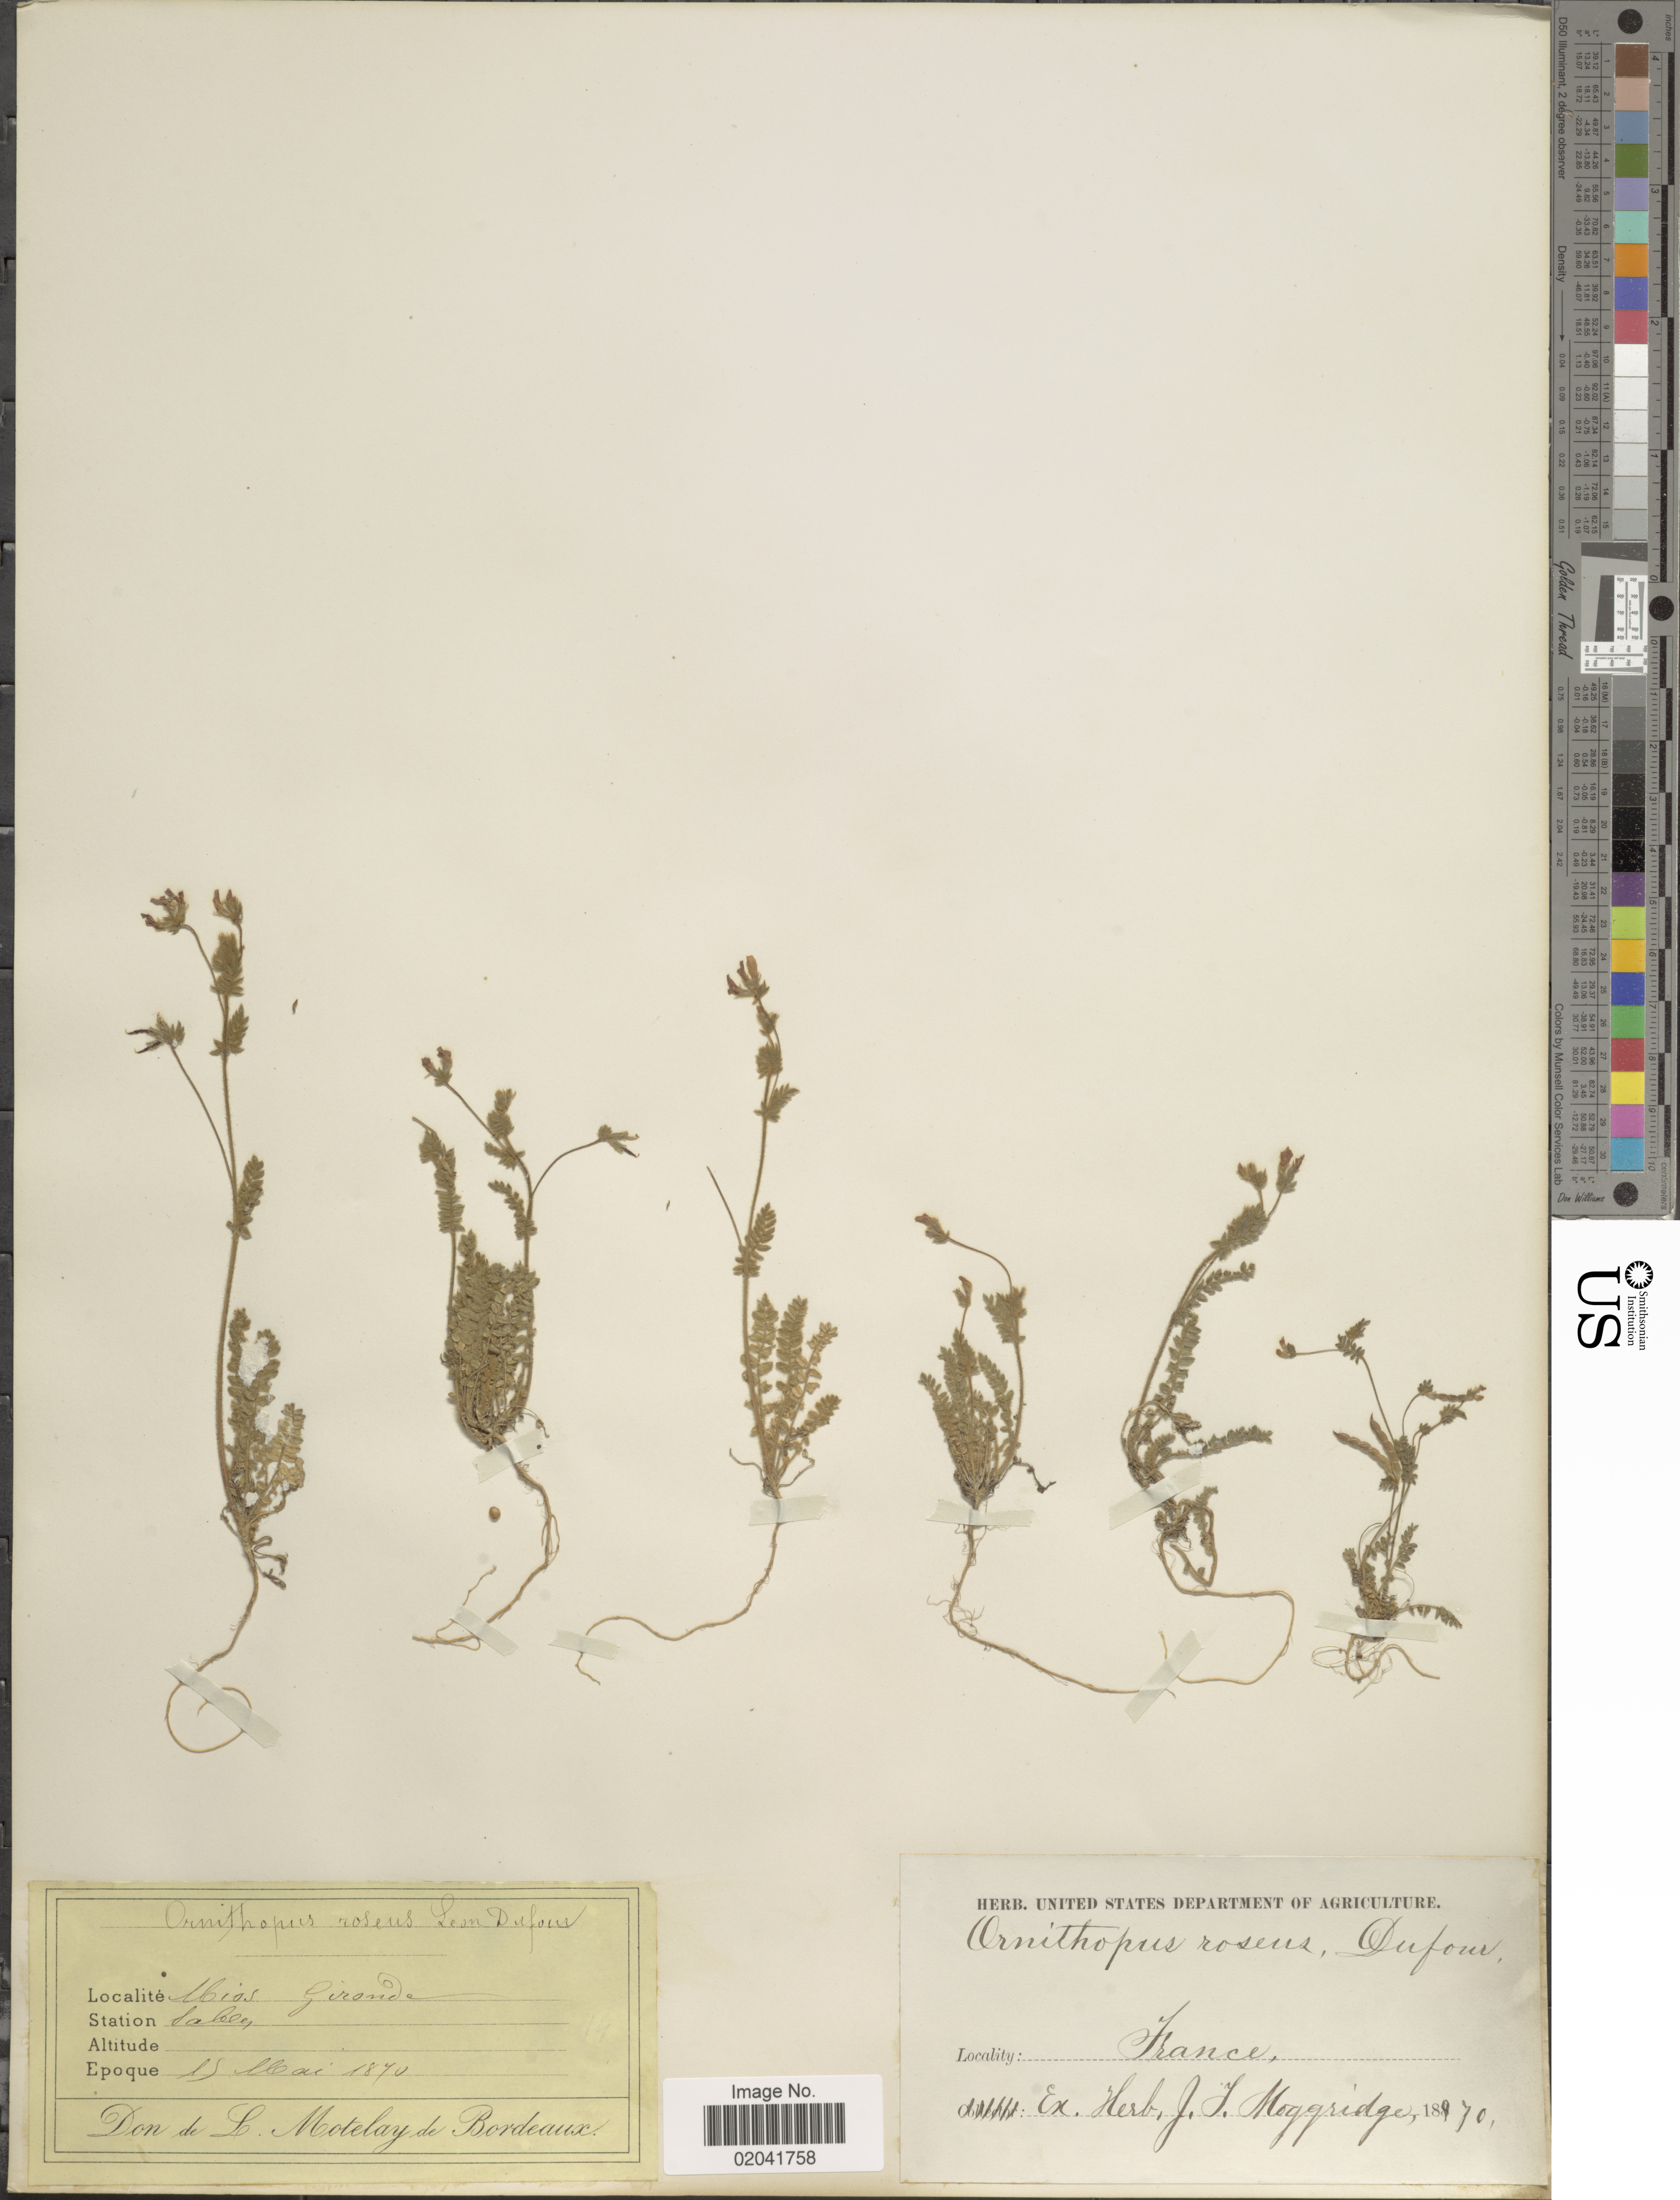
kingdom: Plantae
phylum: Tracheophyta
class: Magnoliopsida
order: Fabales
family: Fabaceae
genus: Ornithopus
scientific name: Ornithopus roseus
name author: Dufour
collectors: ex herb. J.T. Moggridge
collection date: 1870-05-19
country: France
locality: Mios Grande, Saben [interpreted]